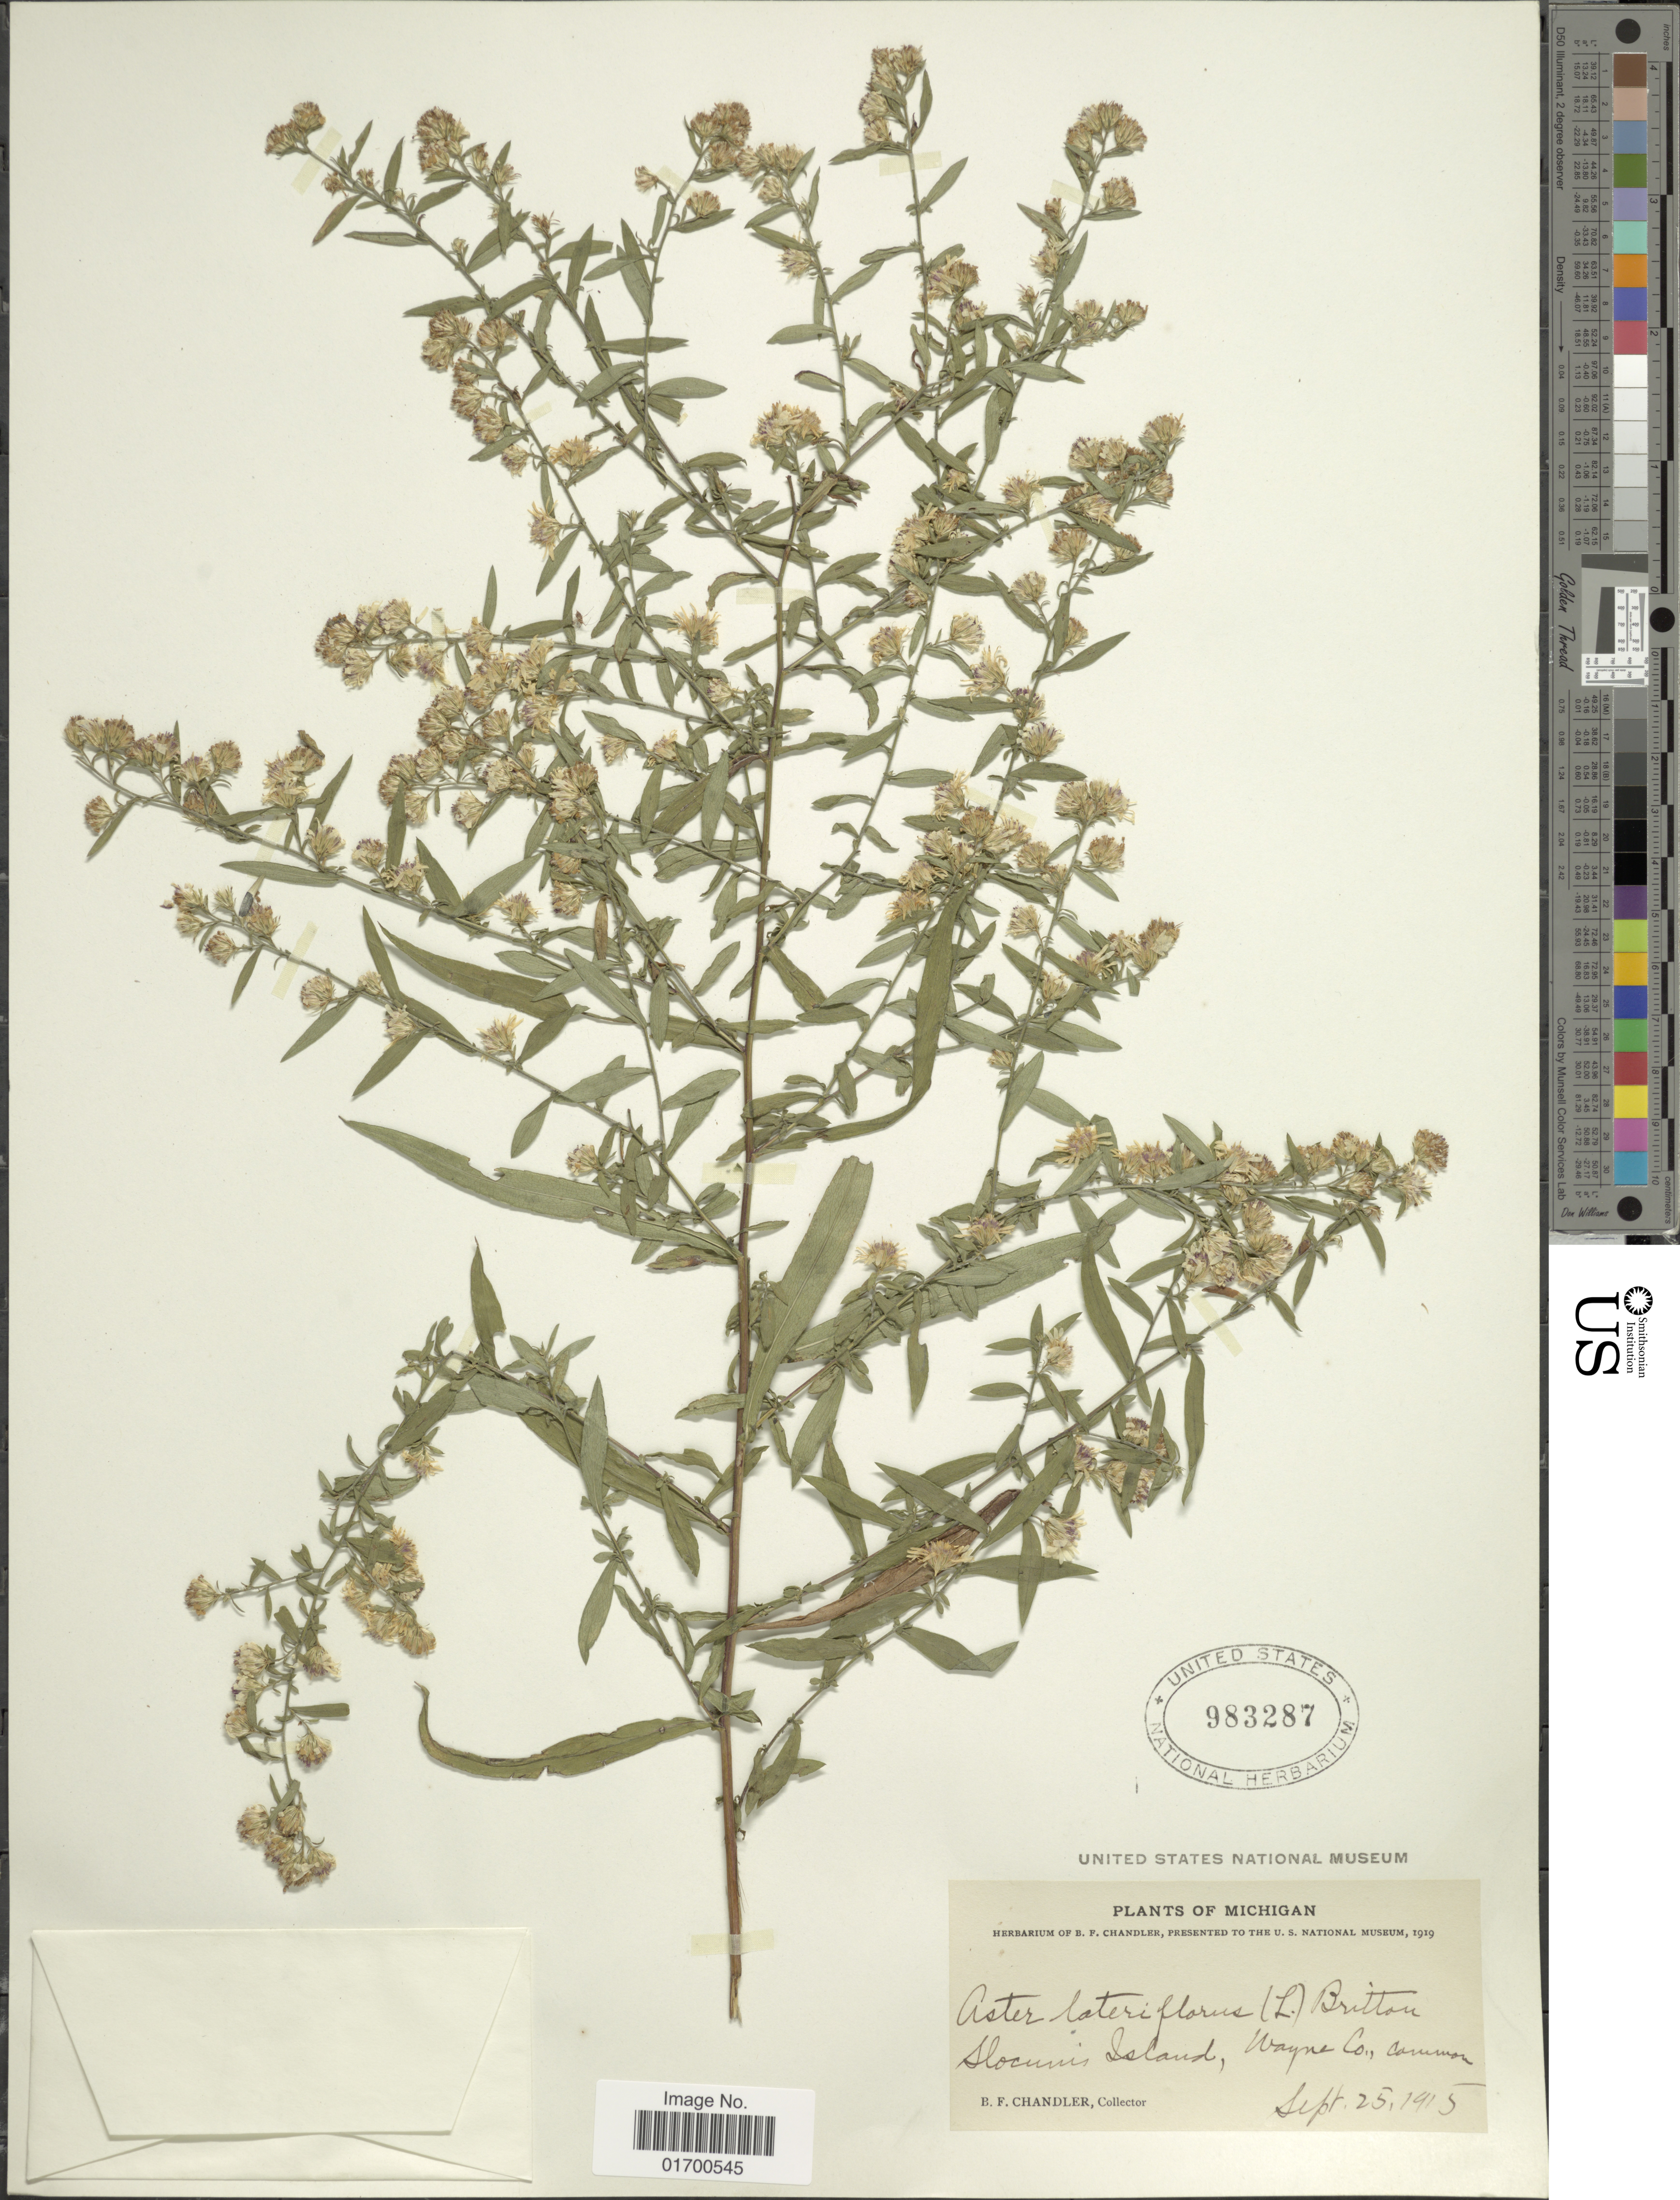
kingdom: Plantae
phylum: Tracheophyta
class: Magnoliopsida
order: Asterales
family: Asteraceae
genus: Symphyotrichum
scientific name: Symphyotrichum lateriflorum var. hirsuticaule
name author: (DC.) G.L. Nesom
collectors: B. F. Chandler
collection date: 1915-09-25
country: United States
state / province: Michigan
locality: Slocum's Island, Wayne Co.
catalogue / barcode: US 983287